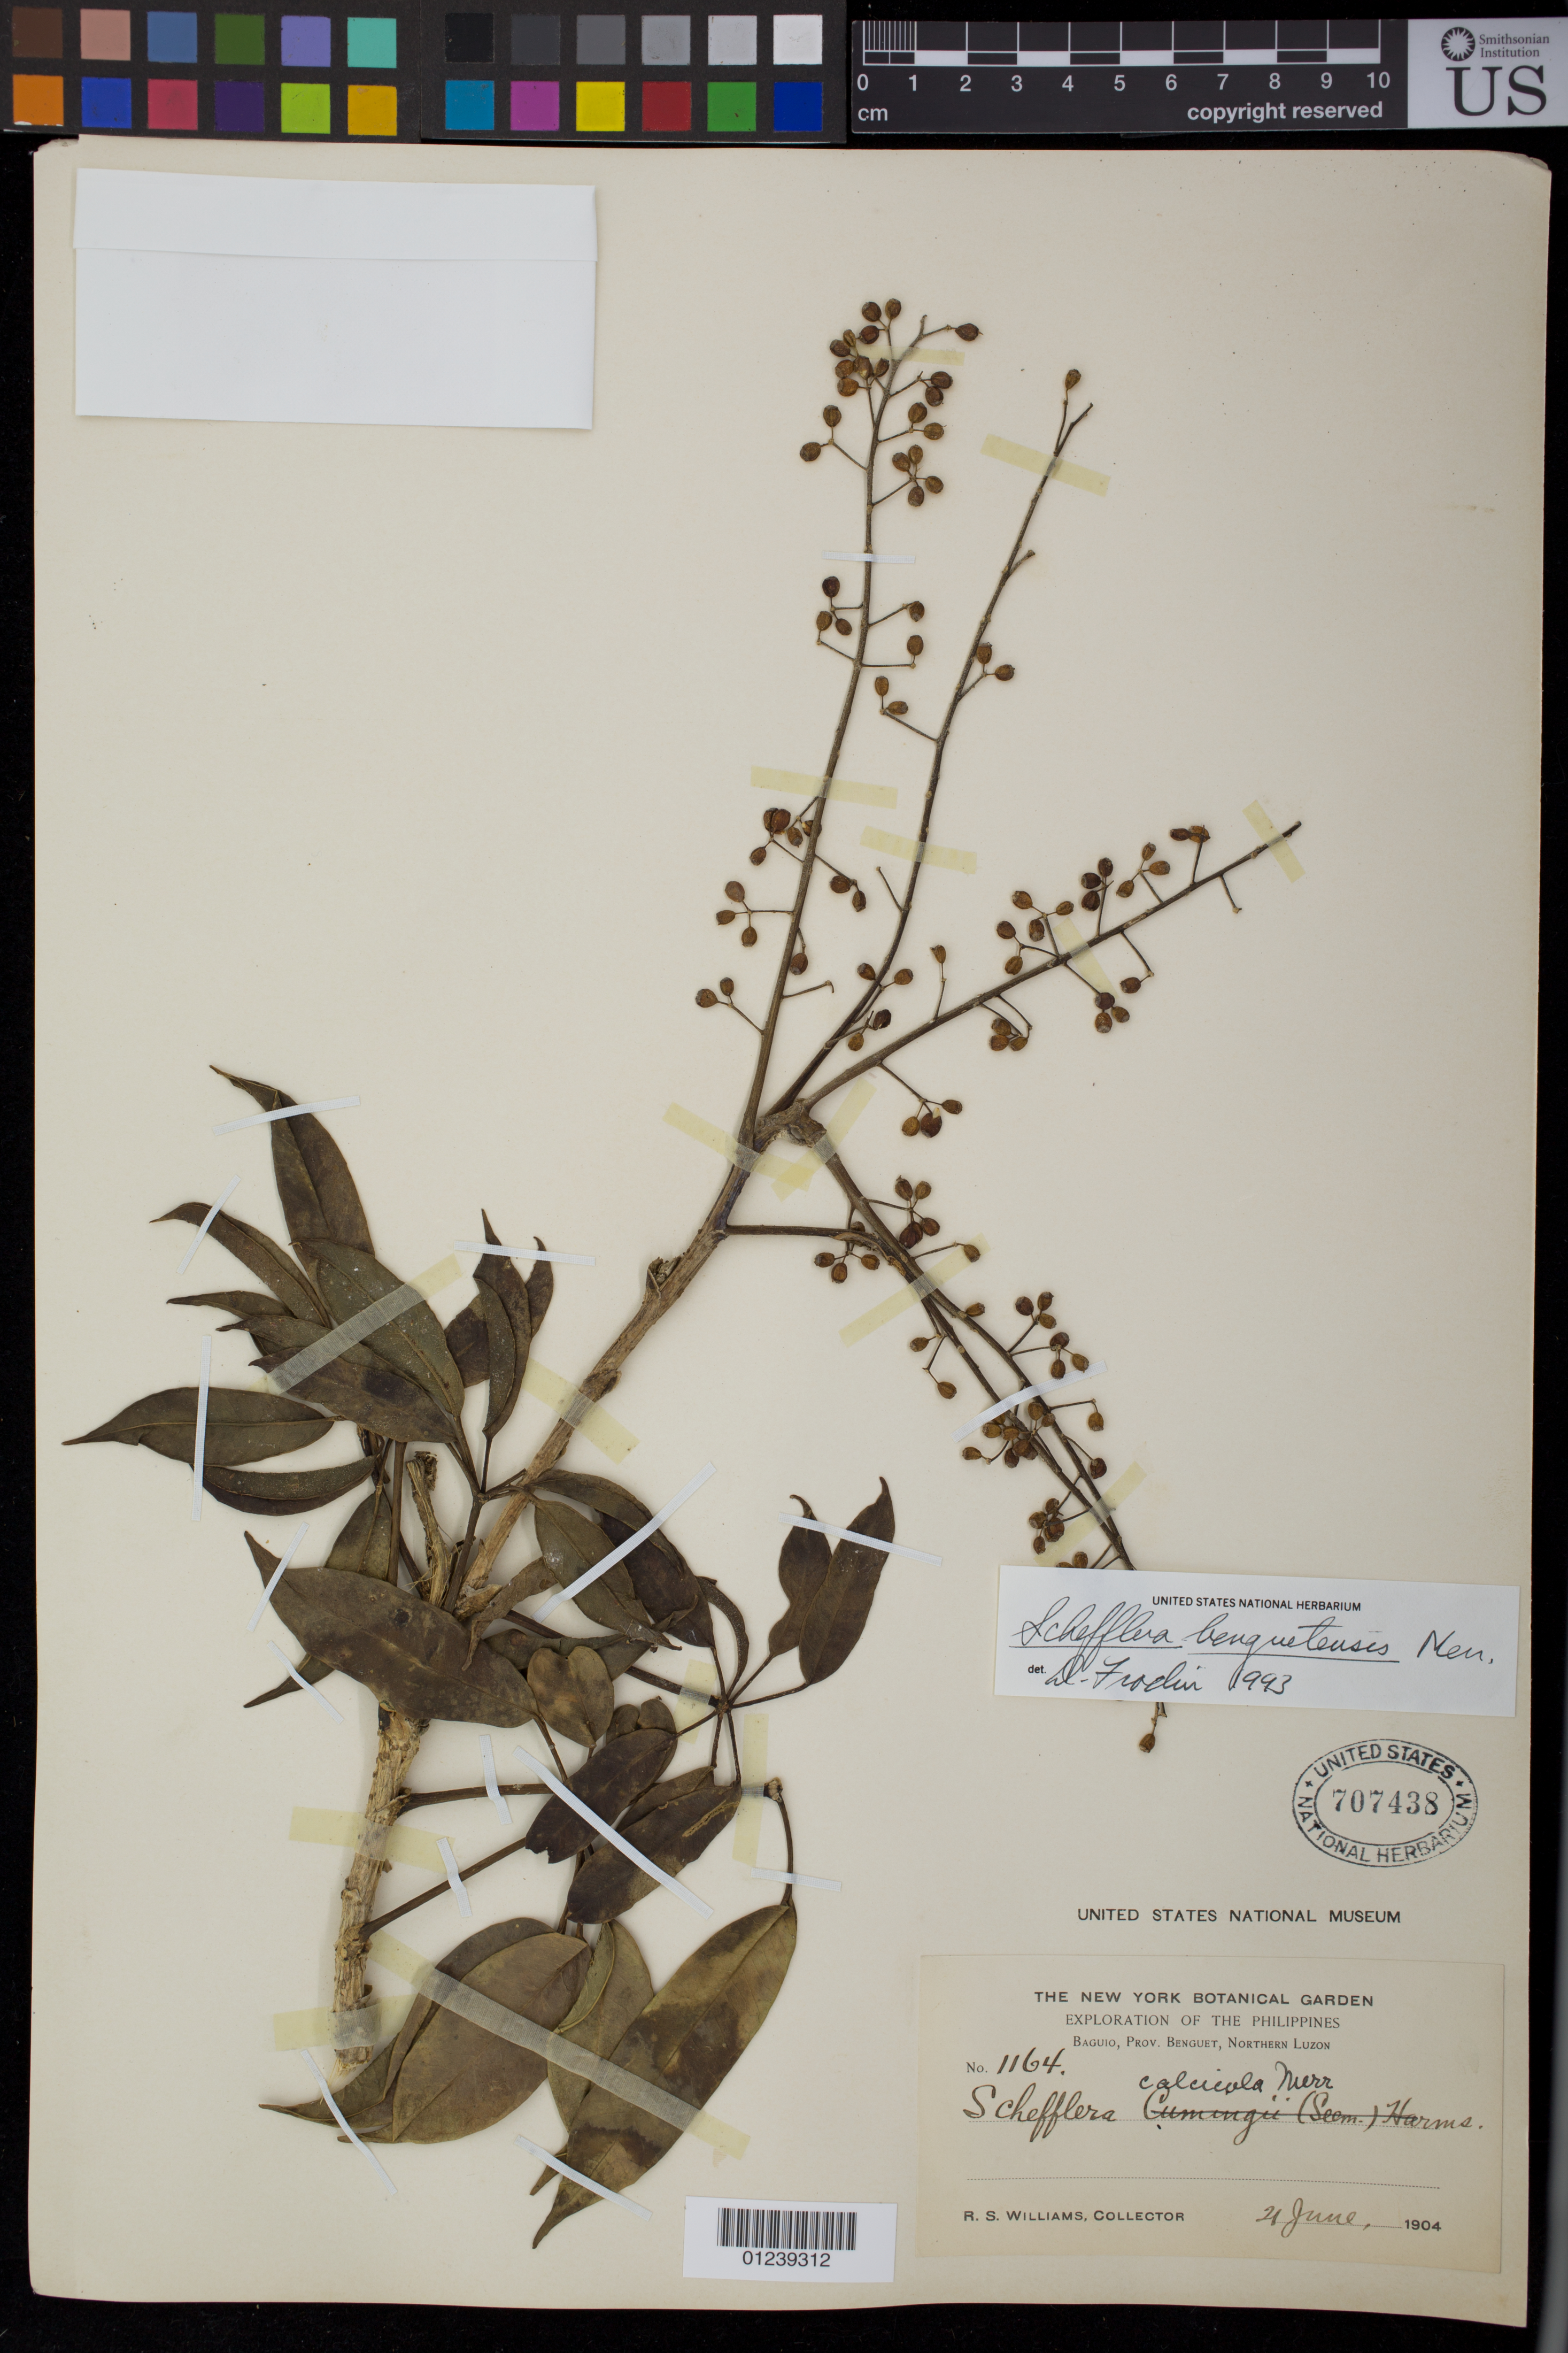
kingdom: Plantae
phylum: Tracheophyta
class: Magnoliopsida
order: Apiales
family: Araliaceae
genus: Schefflera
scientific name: Schefflera benguetensis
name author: Merr.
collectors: R. S. Williams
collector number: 1164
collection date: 1904-06-21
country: Philippines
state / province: Cordillera (Administrative Region)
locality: Baguio, Prov. Benquet, Northern Luzon.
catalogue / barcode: US 707438